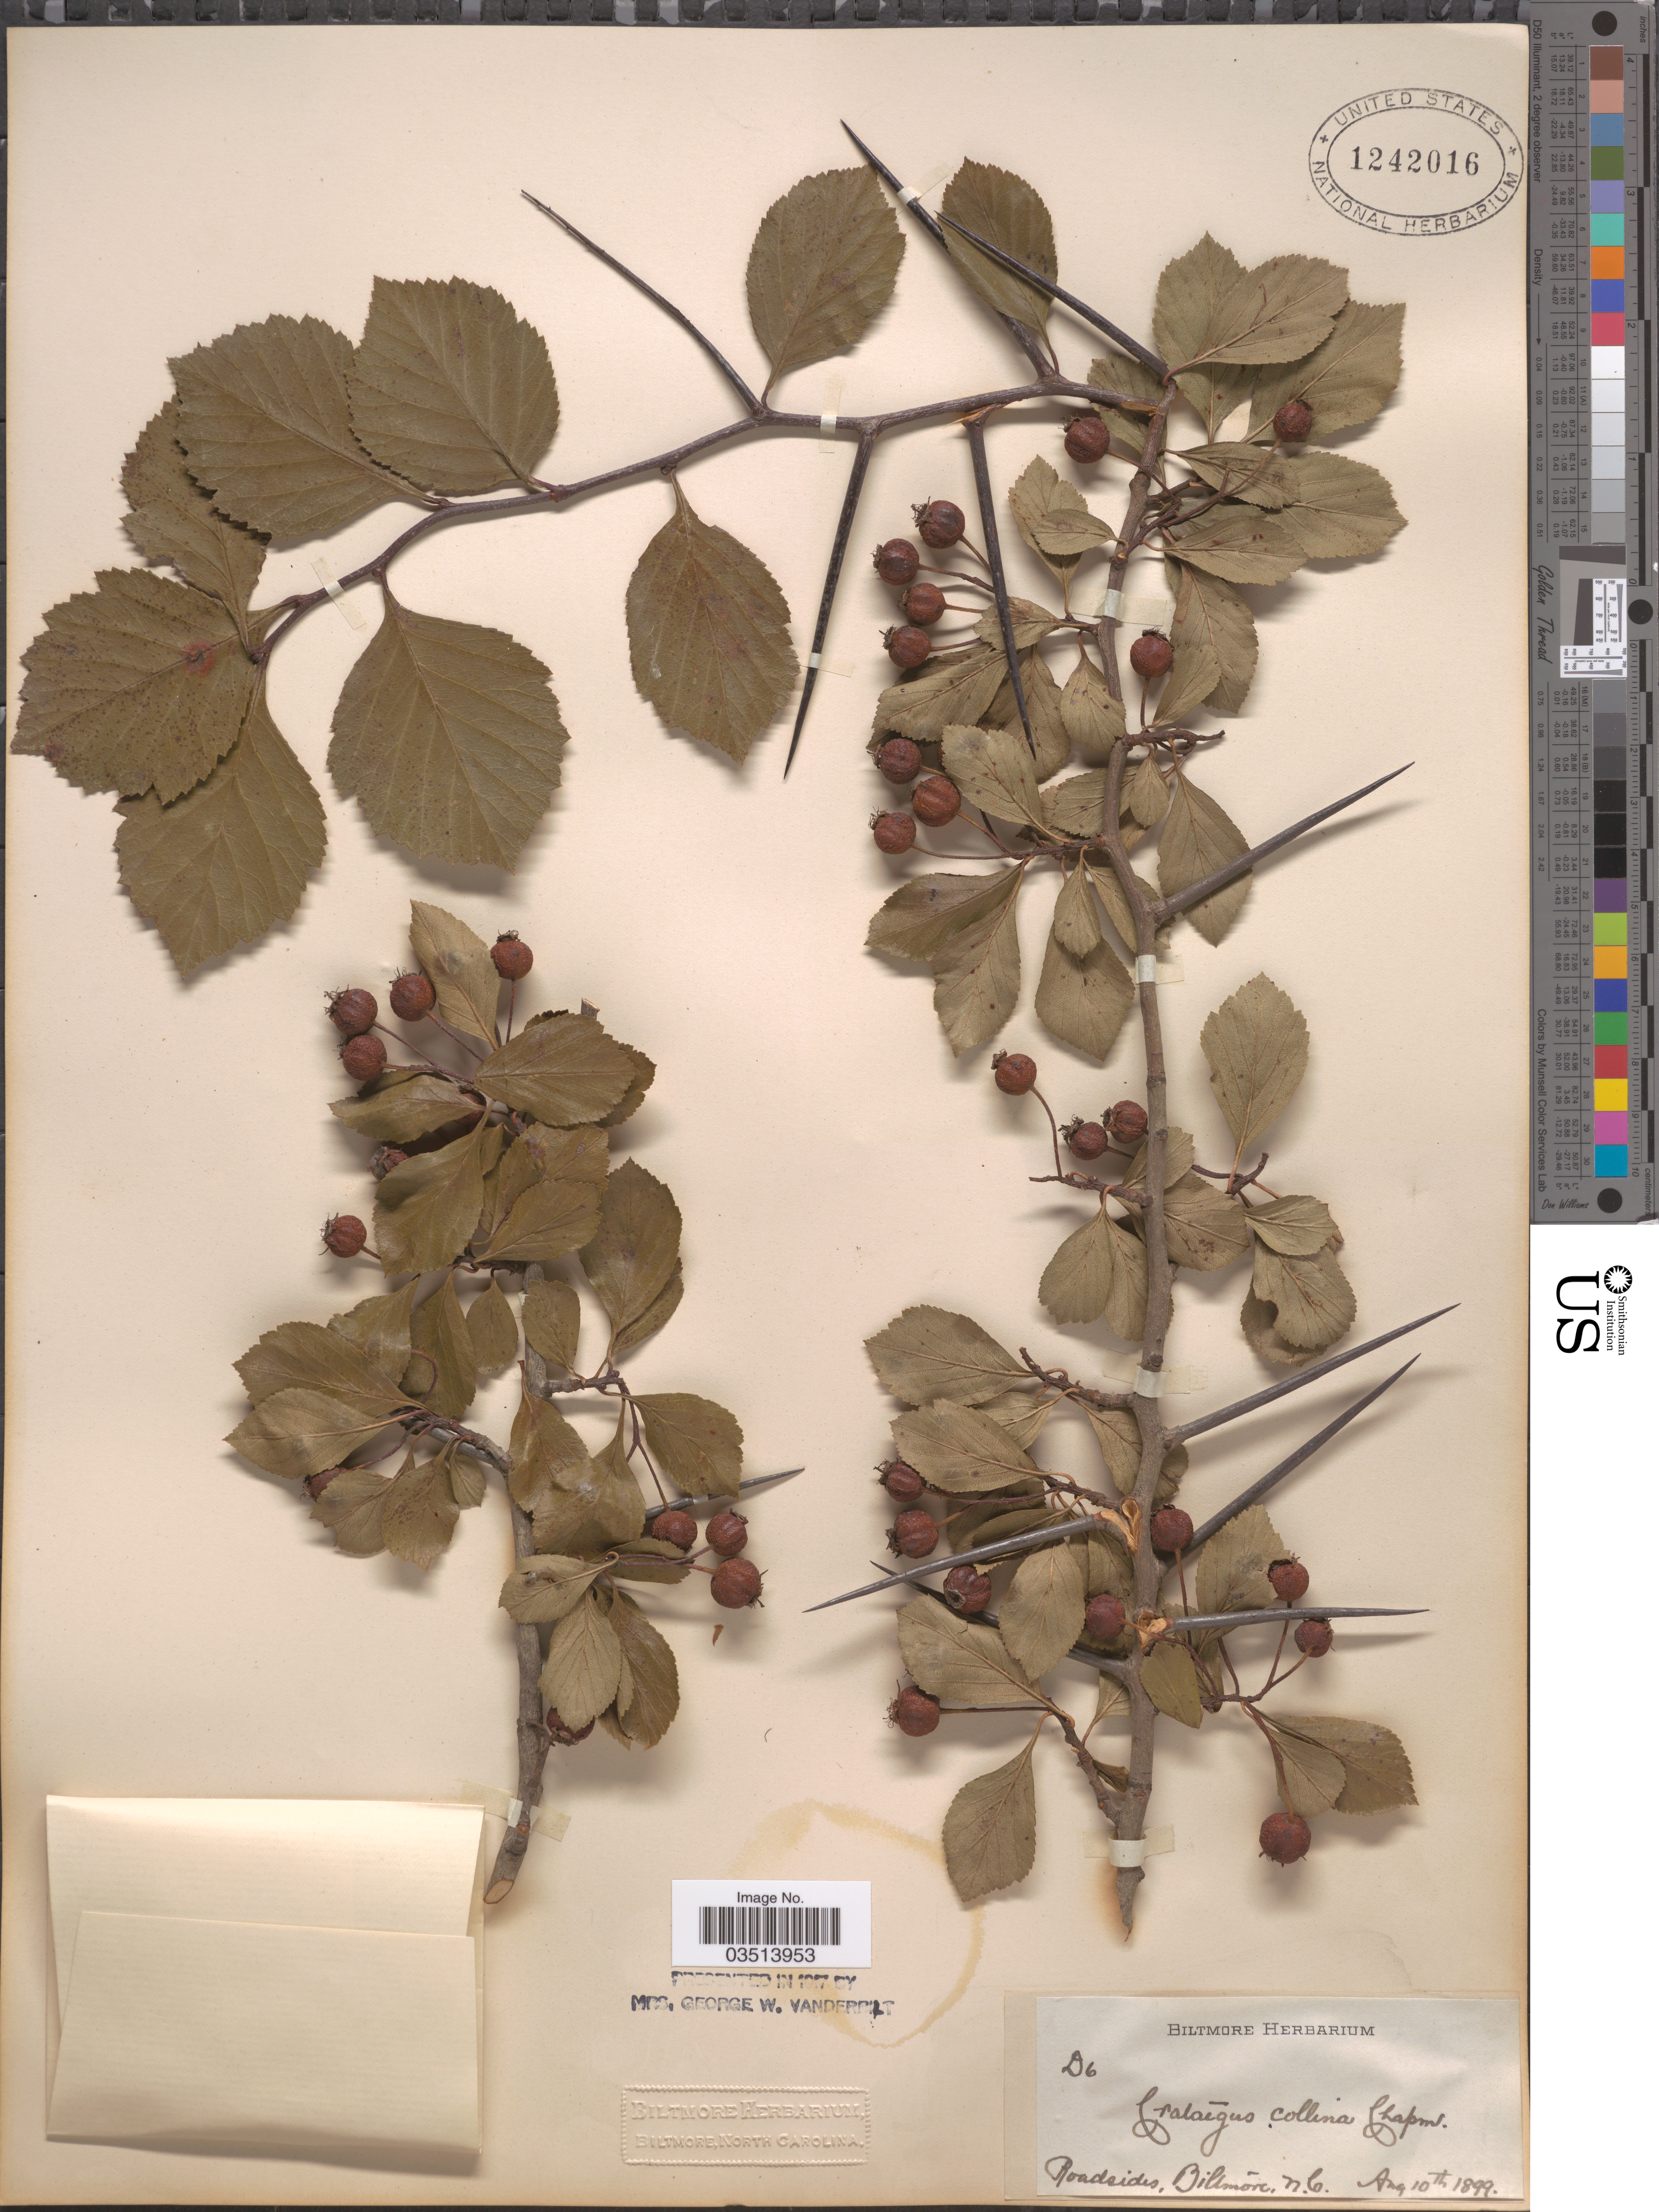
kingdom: Plantae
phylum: Tracheophyta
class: Magnoliopsida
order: Rosales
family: Rosaceae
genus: Crataegus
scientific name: Crataegus collina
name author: Chapm.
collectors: ex herb. Biltmore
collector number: D6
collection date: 1899-08-10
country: United States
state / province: North Carolina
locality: Roadsides, Biltmore.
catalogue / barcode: US 1242016